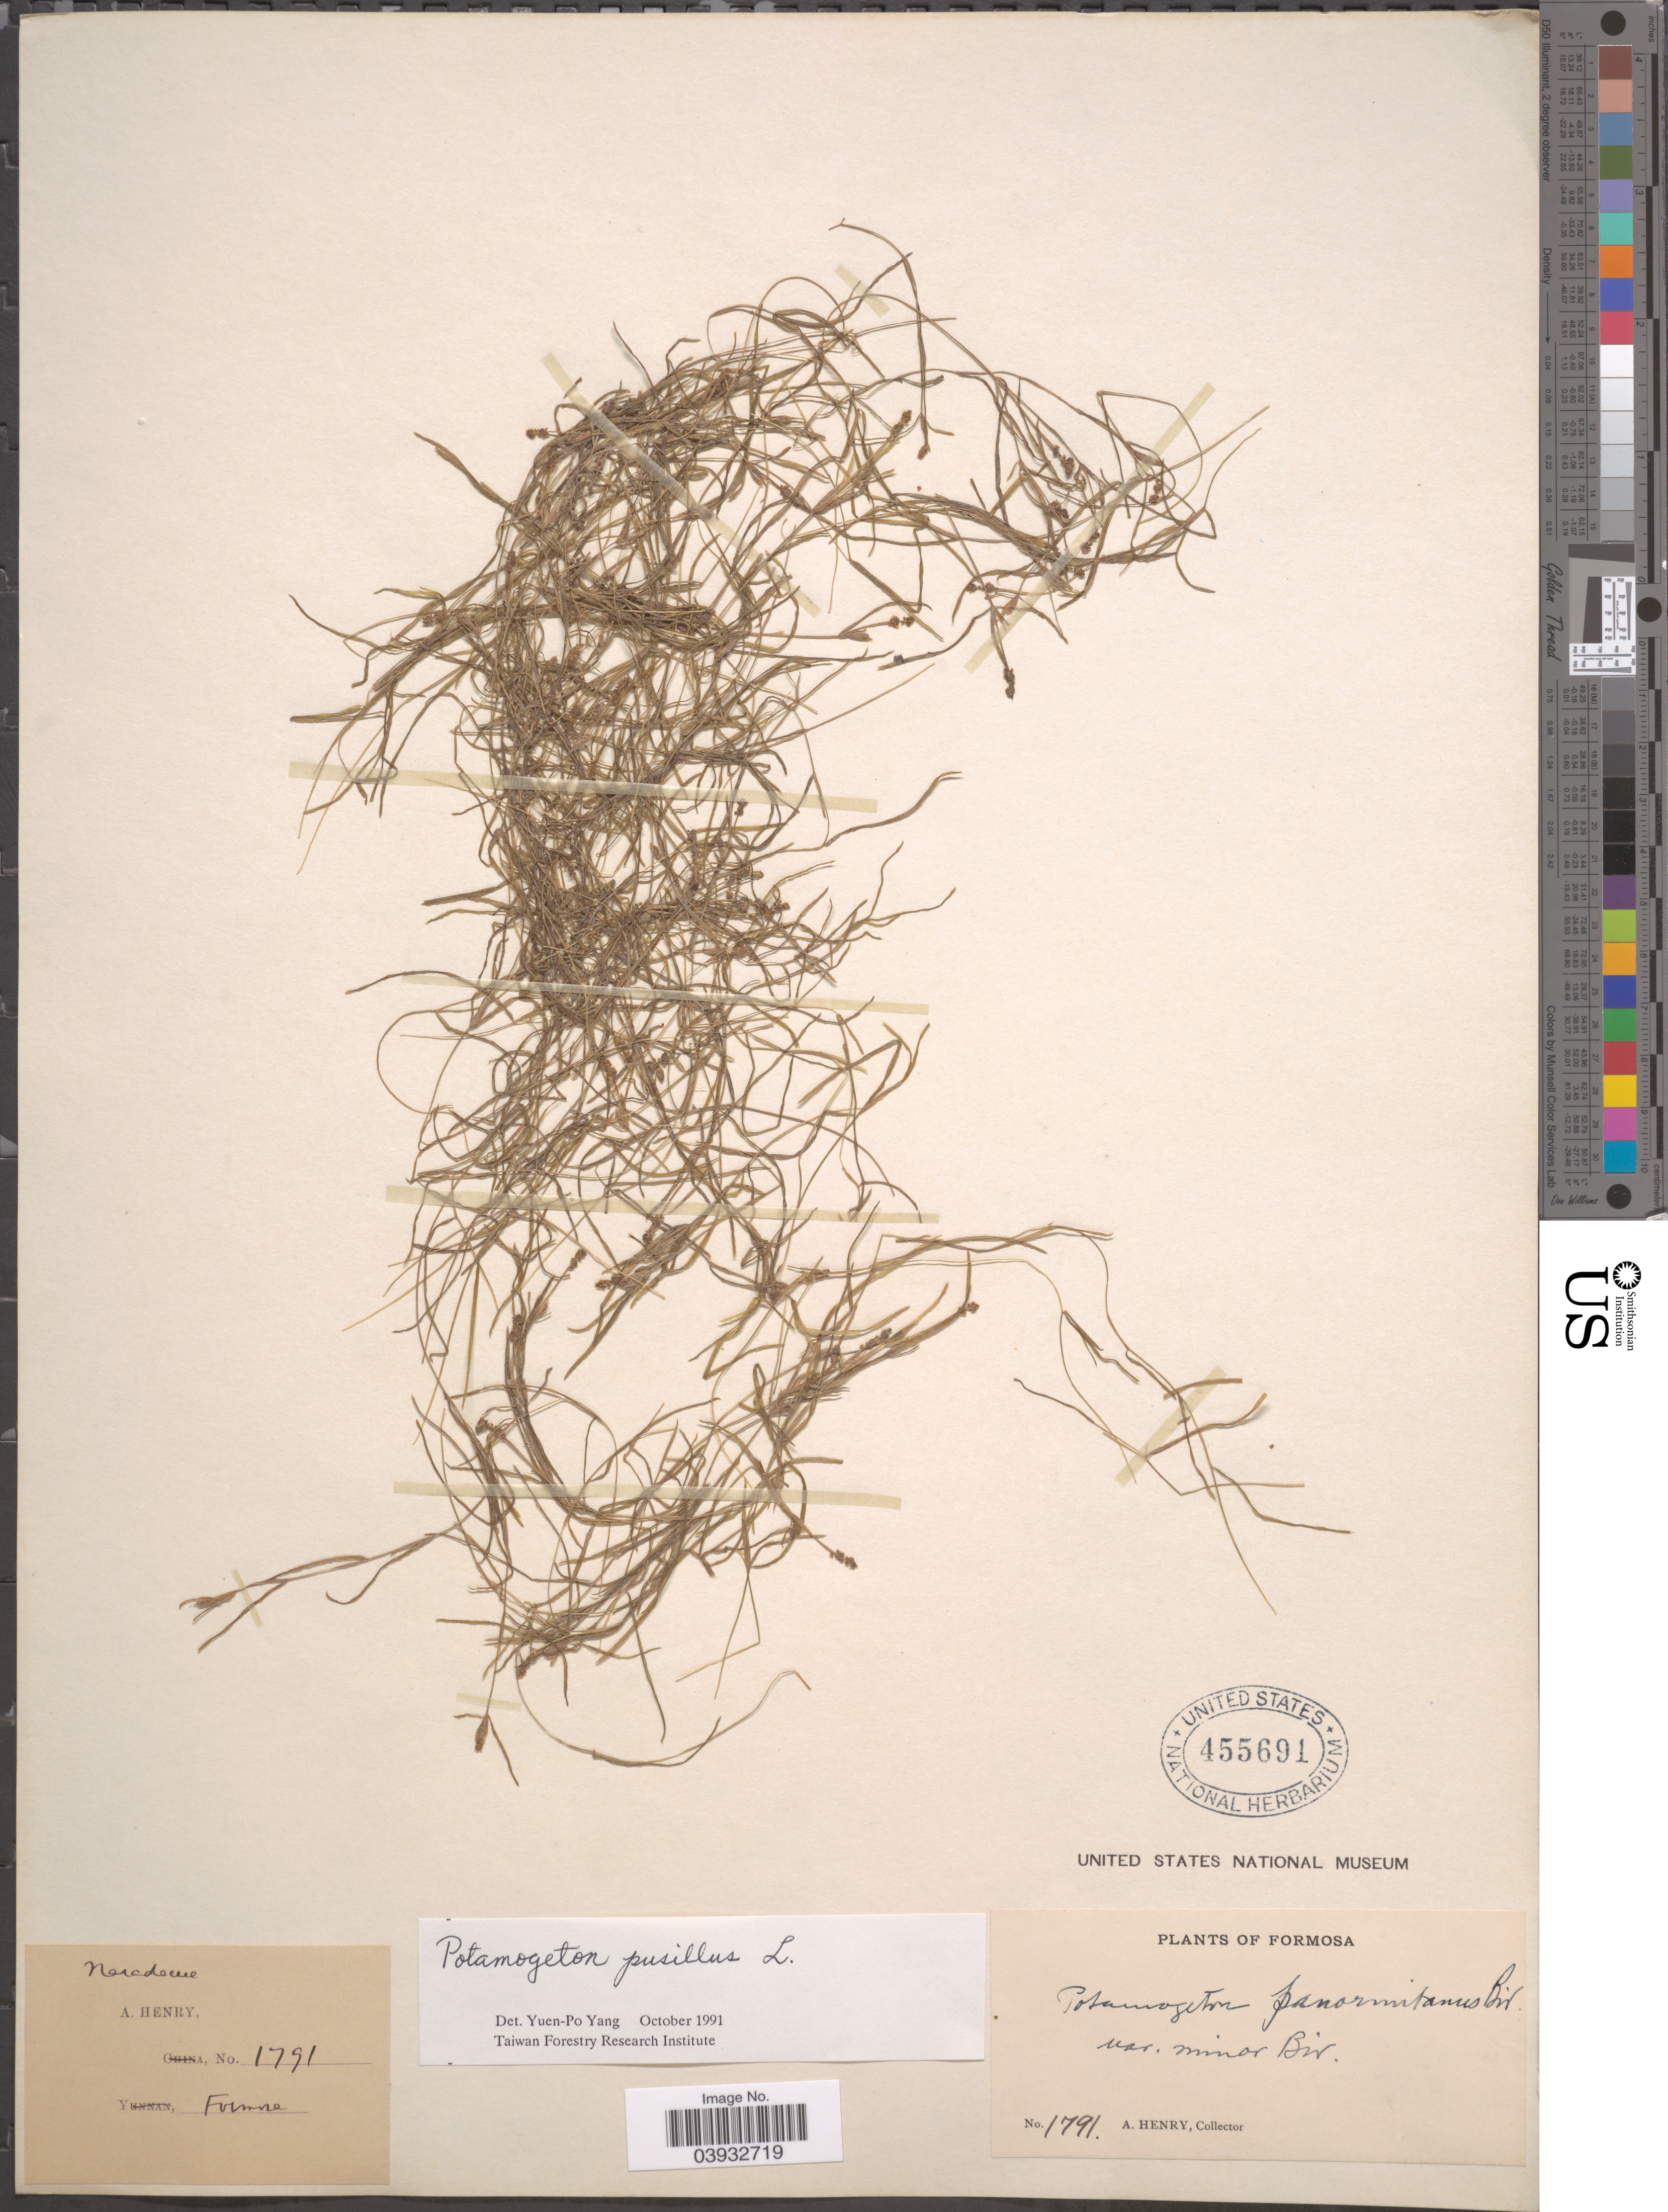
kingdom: Plantae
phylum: Tracheophyta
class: Liliopsida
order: Alismatales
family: Potamogetonaceae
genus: Potamogeton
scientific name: Potamogeton panormitanus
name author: Biv.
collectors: A. Henry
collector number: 1791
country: Taiwan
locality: Formosa.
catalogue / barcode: US 455691